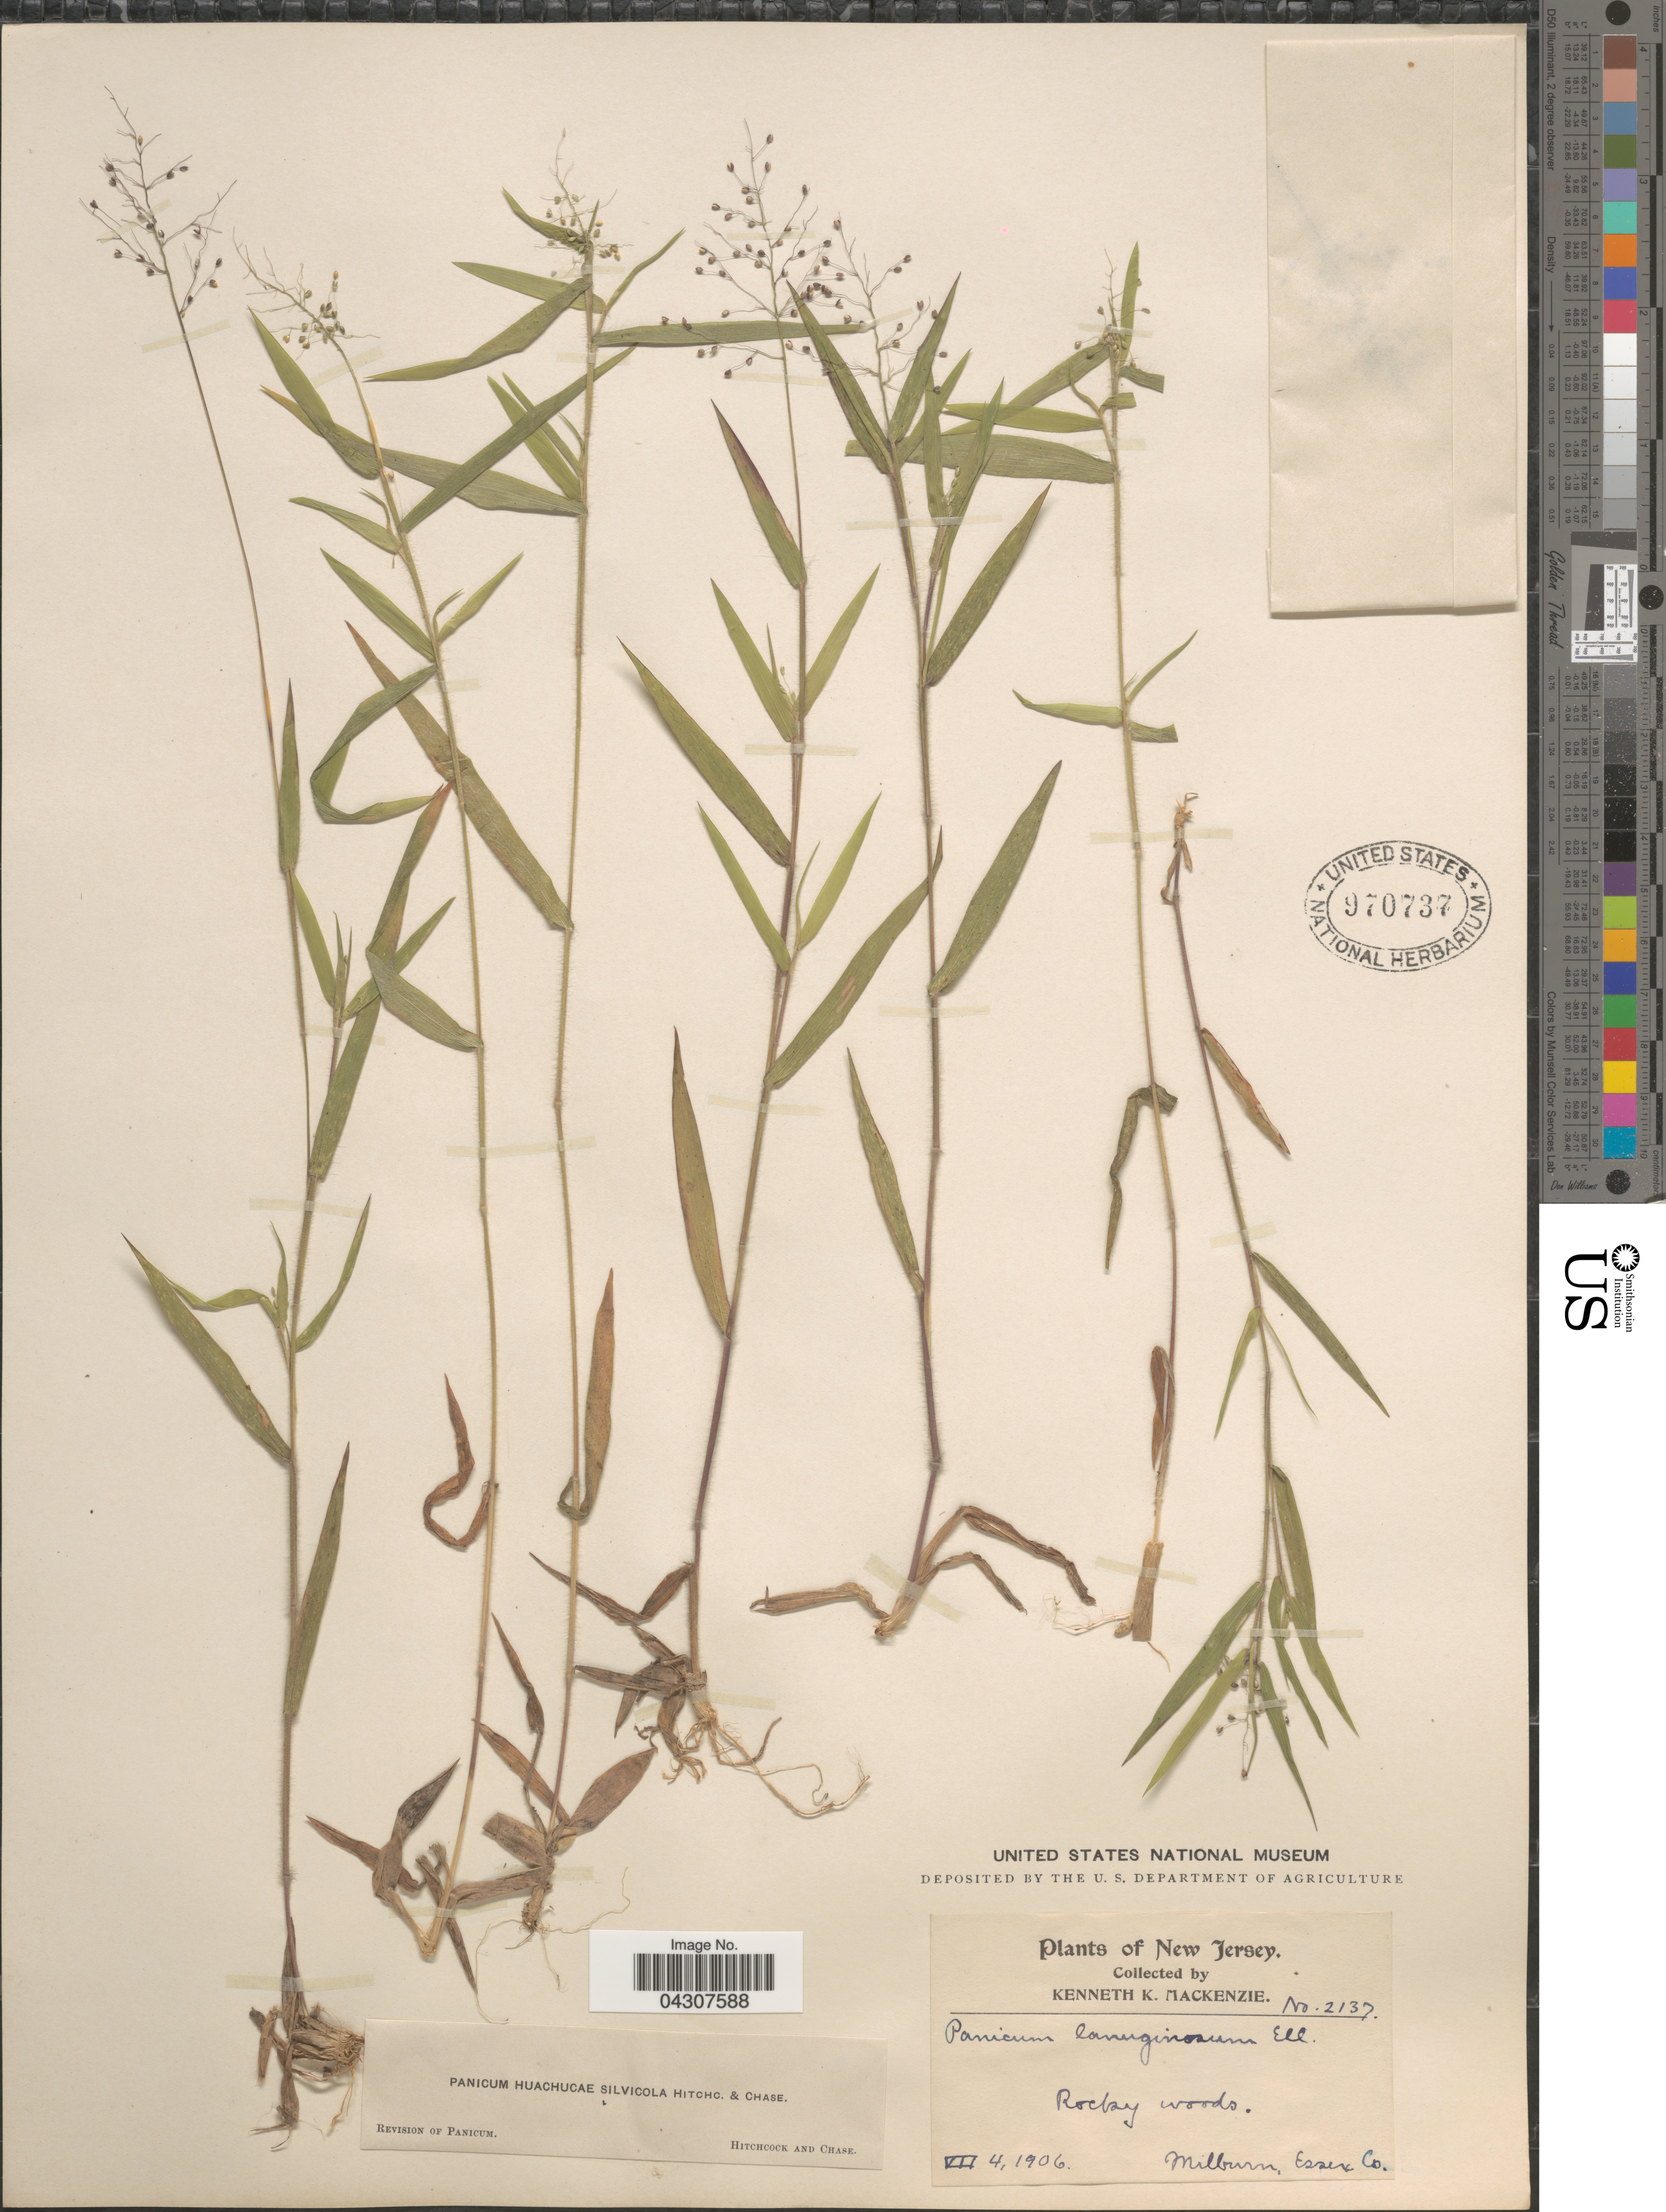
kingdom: Plantae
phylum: Tracheophyta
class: Liliopsida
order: Poales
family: Poaceae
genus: Dichanthelium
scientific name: Dichanthelium acuminatum var. acuminatum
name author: (Sw.) Gould & C.A. Clark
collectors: K. K. Mackenzie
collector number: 2137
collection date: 1906-07-04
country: United States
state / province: New Jersey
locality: Rocky woods. Milburn, Essex Co.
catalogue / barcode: US 970737